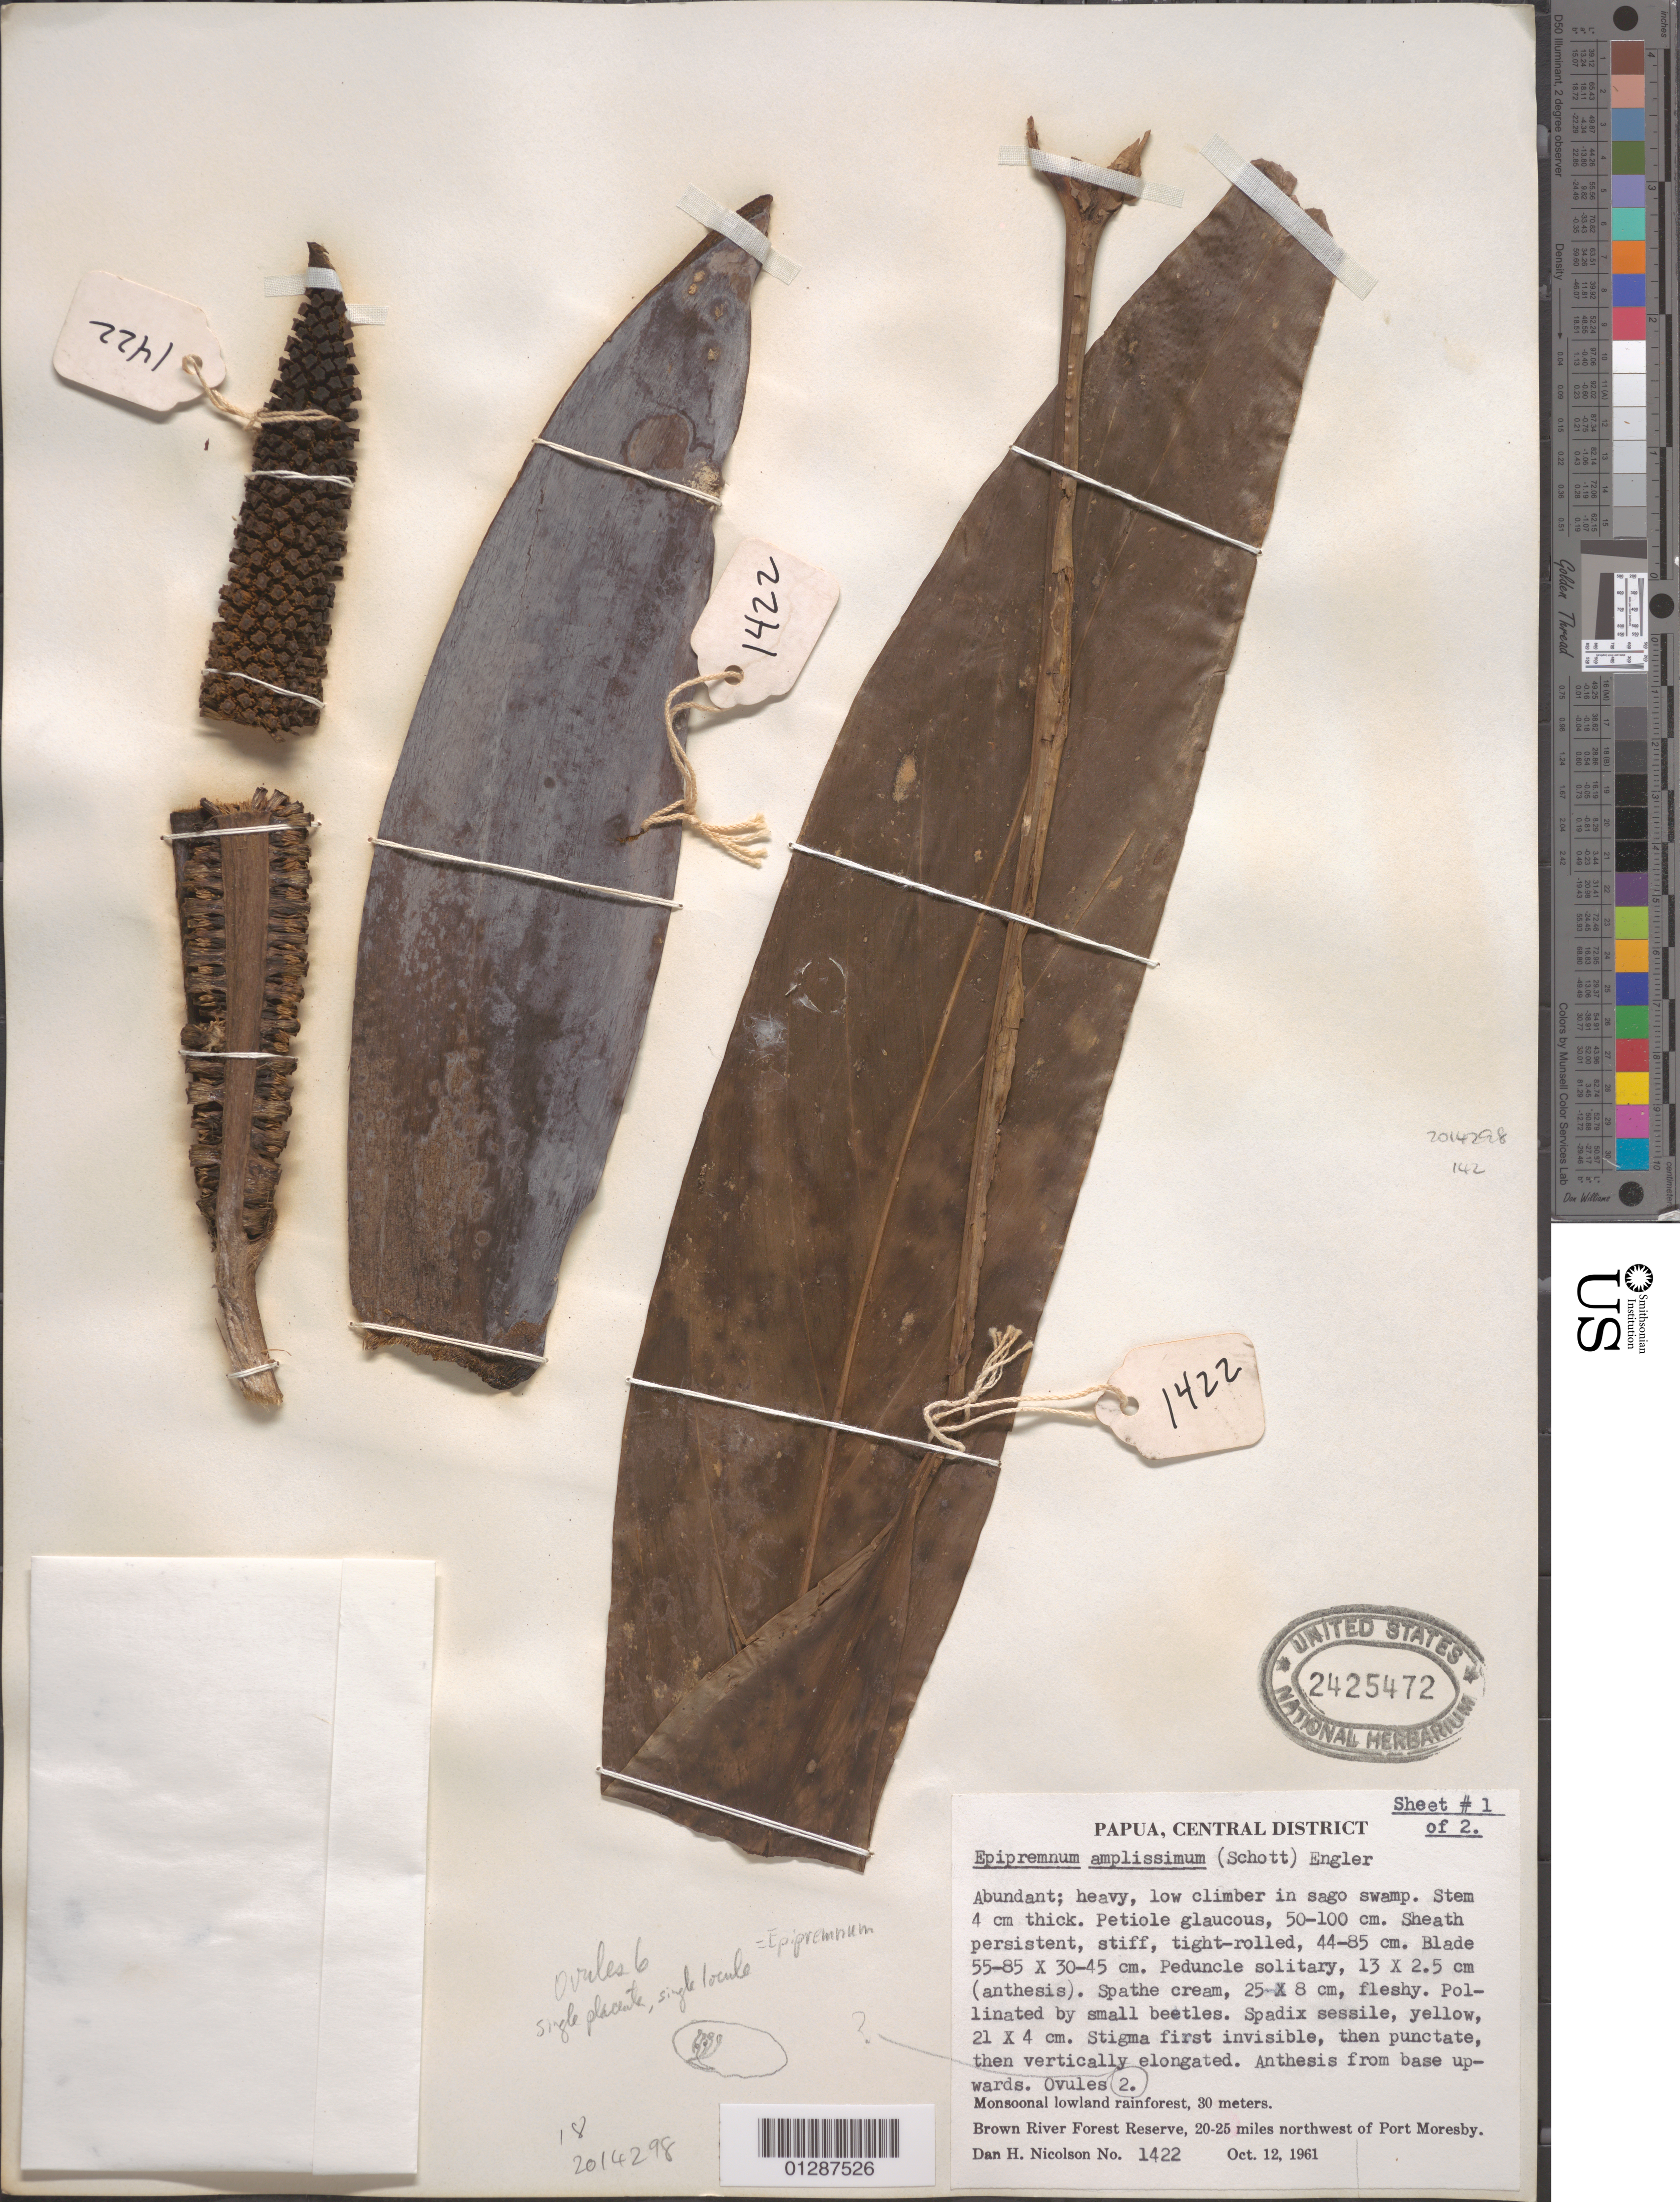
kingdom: Plantae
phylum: Tracheophyta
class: Liliopsida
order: Alismatales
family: Araceae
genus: Epipremnum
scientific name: Epipremnum amplissimum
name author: (Schott) Engl.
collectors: D. H. Nicolson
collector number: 1422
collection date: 1961-10-12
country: Papua New Guinea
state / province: Central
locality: Papua, Central District. Brown River Forest Reserve, 20-25 miles northwest of Port Moresby.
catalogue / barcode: US 2425472